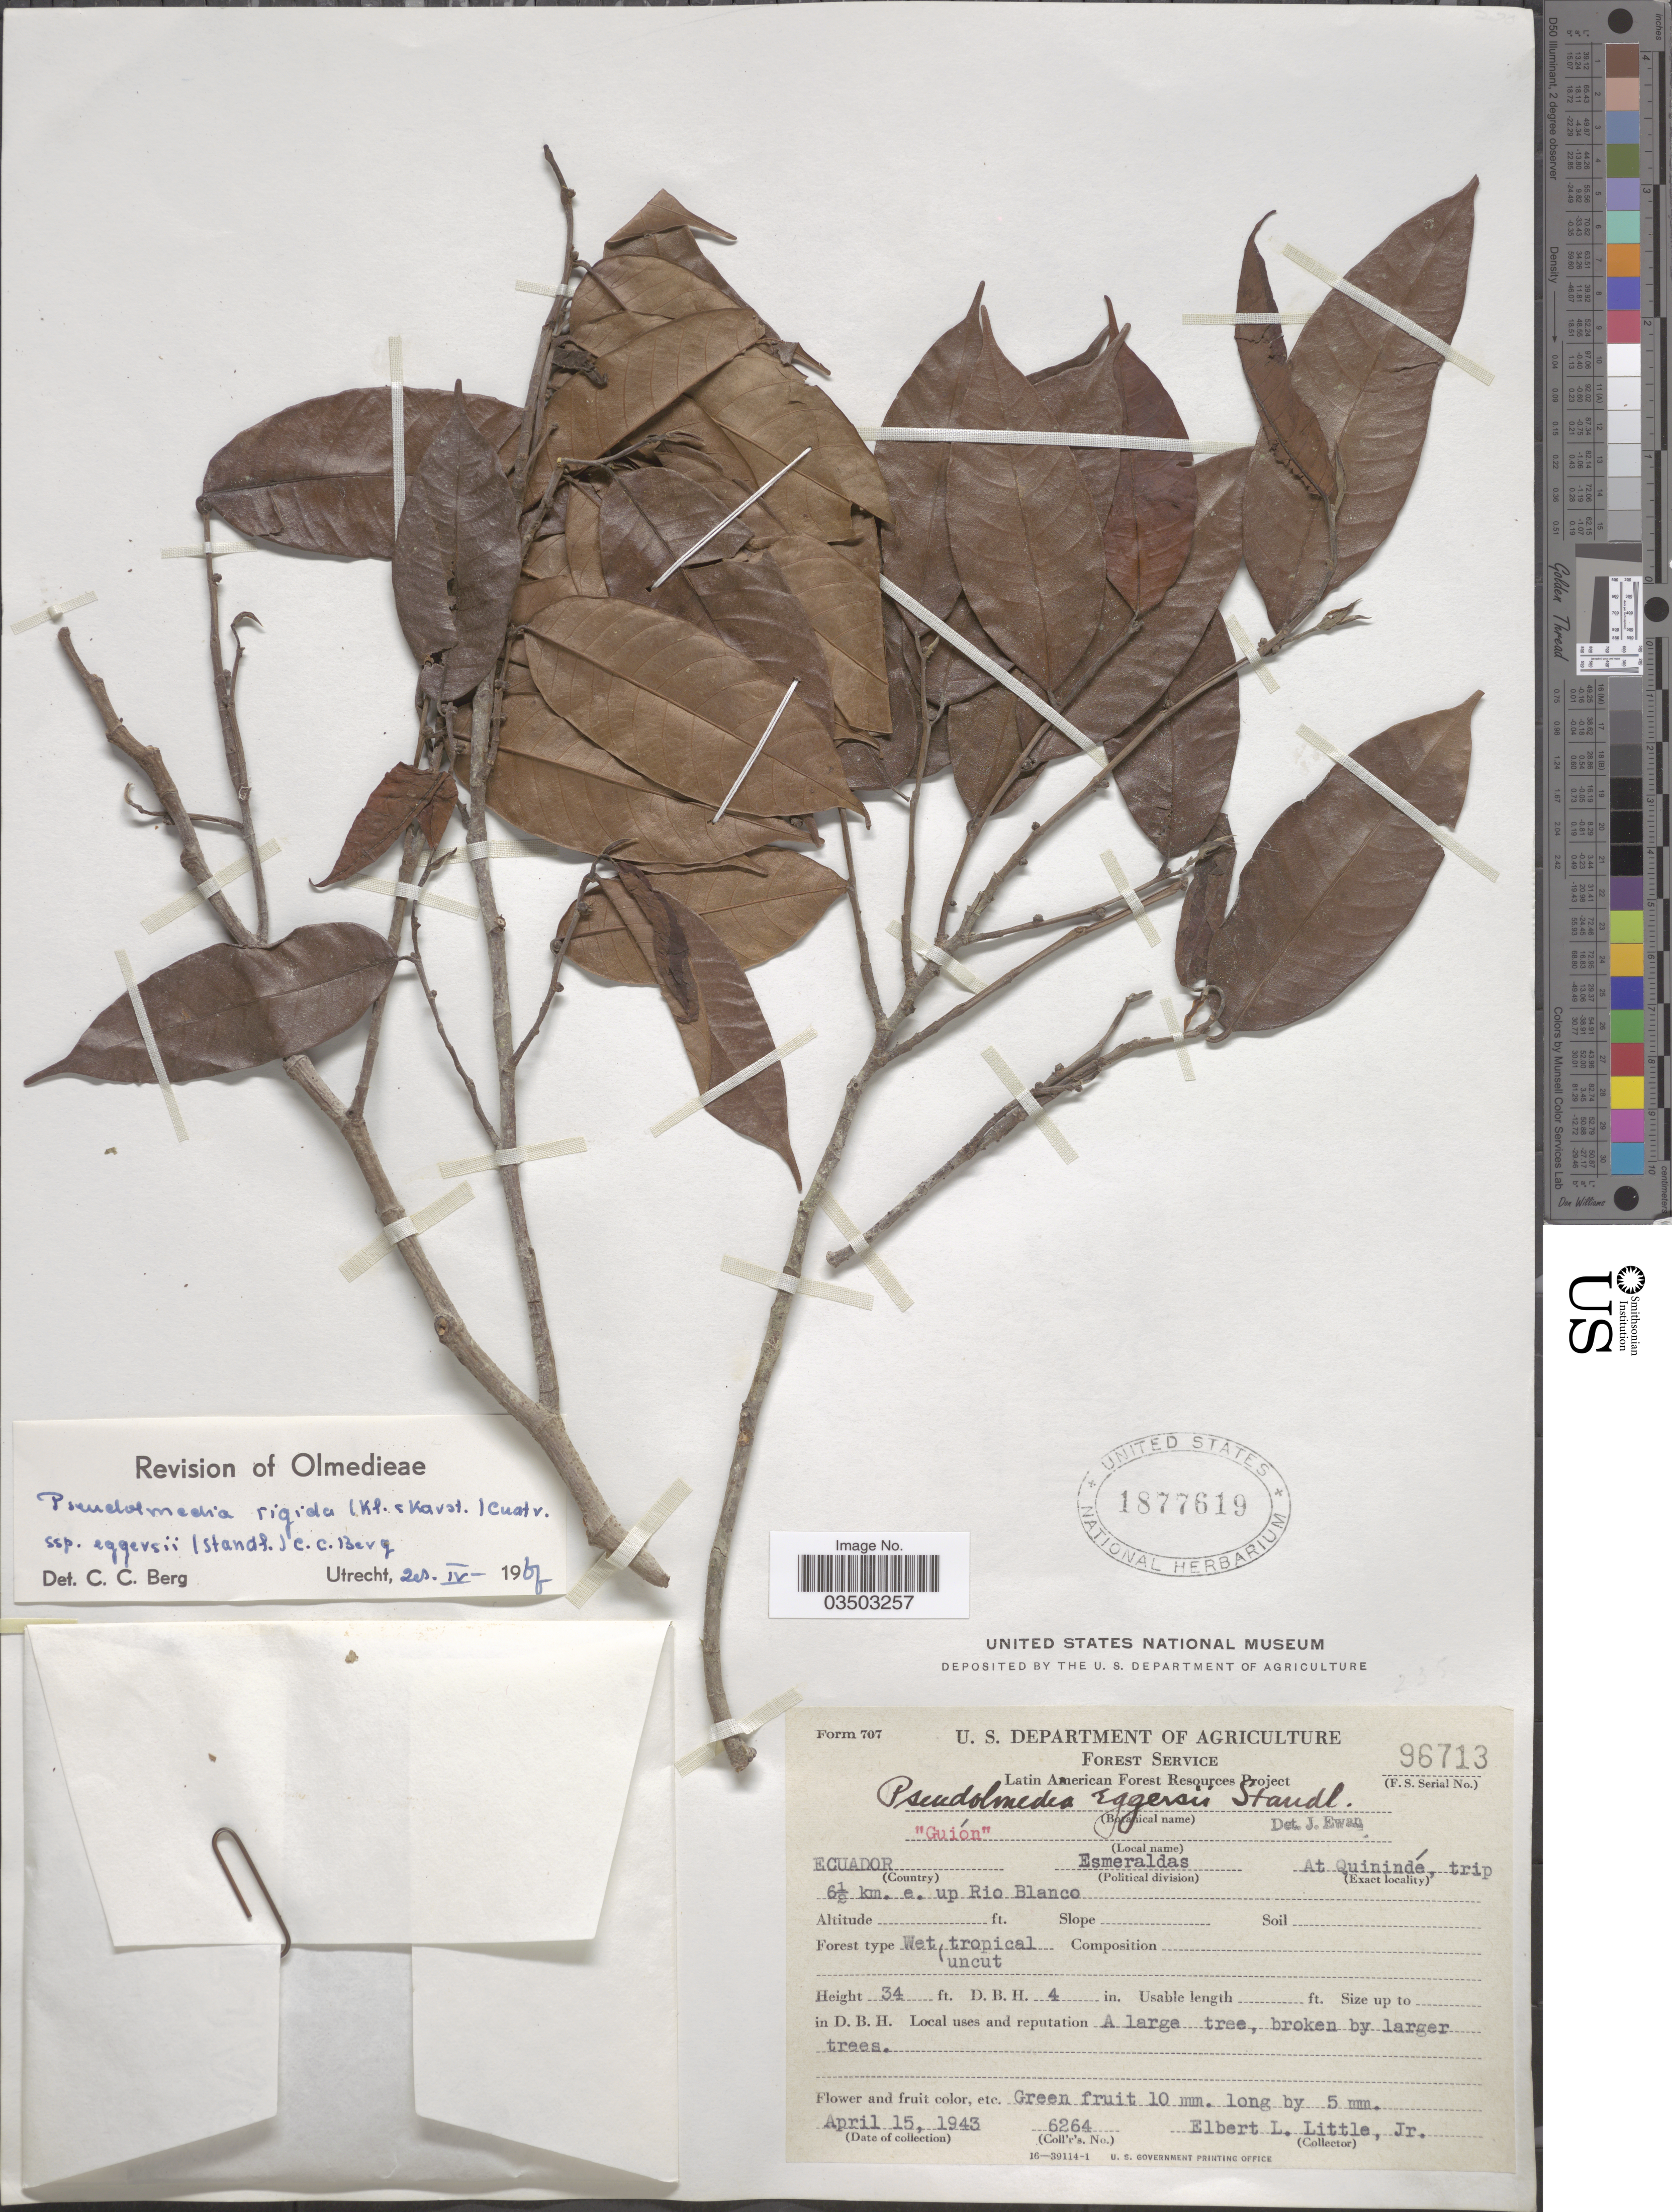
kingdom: Plantae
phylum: Tracheophyta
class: Magnoliopsida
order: Rosales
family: Moraceae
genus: Pseudolmedia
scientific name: Pseudolmedia rigida subsp. eggersii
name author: (Standl.) C.C. Berg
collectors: E. L. Little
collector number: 6264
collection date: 1943-04-15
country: Ecuador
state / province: Esmeraldas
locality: At Quinindé, trip 6 ½ km. e. up Rio Blanco.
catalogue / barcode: US 1877619